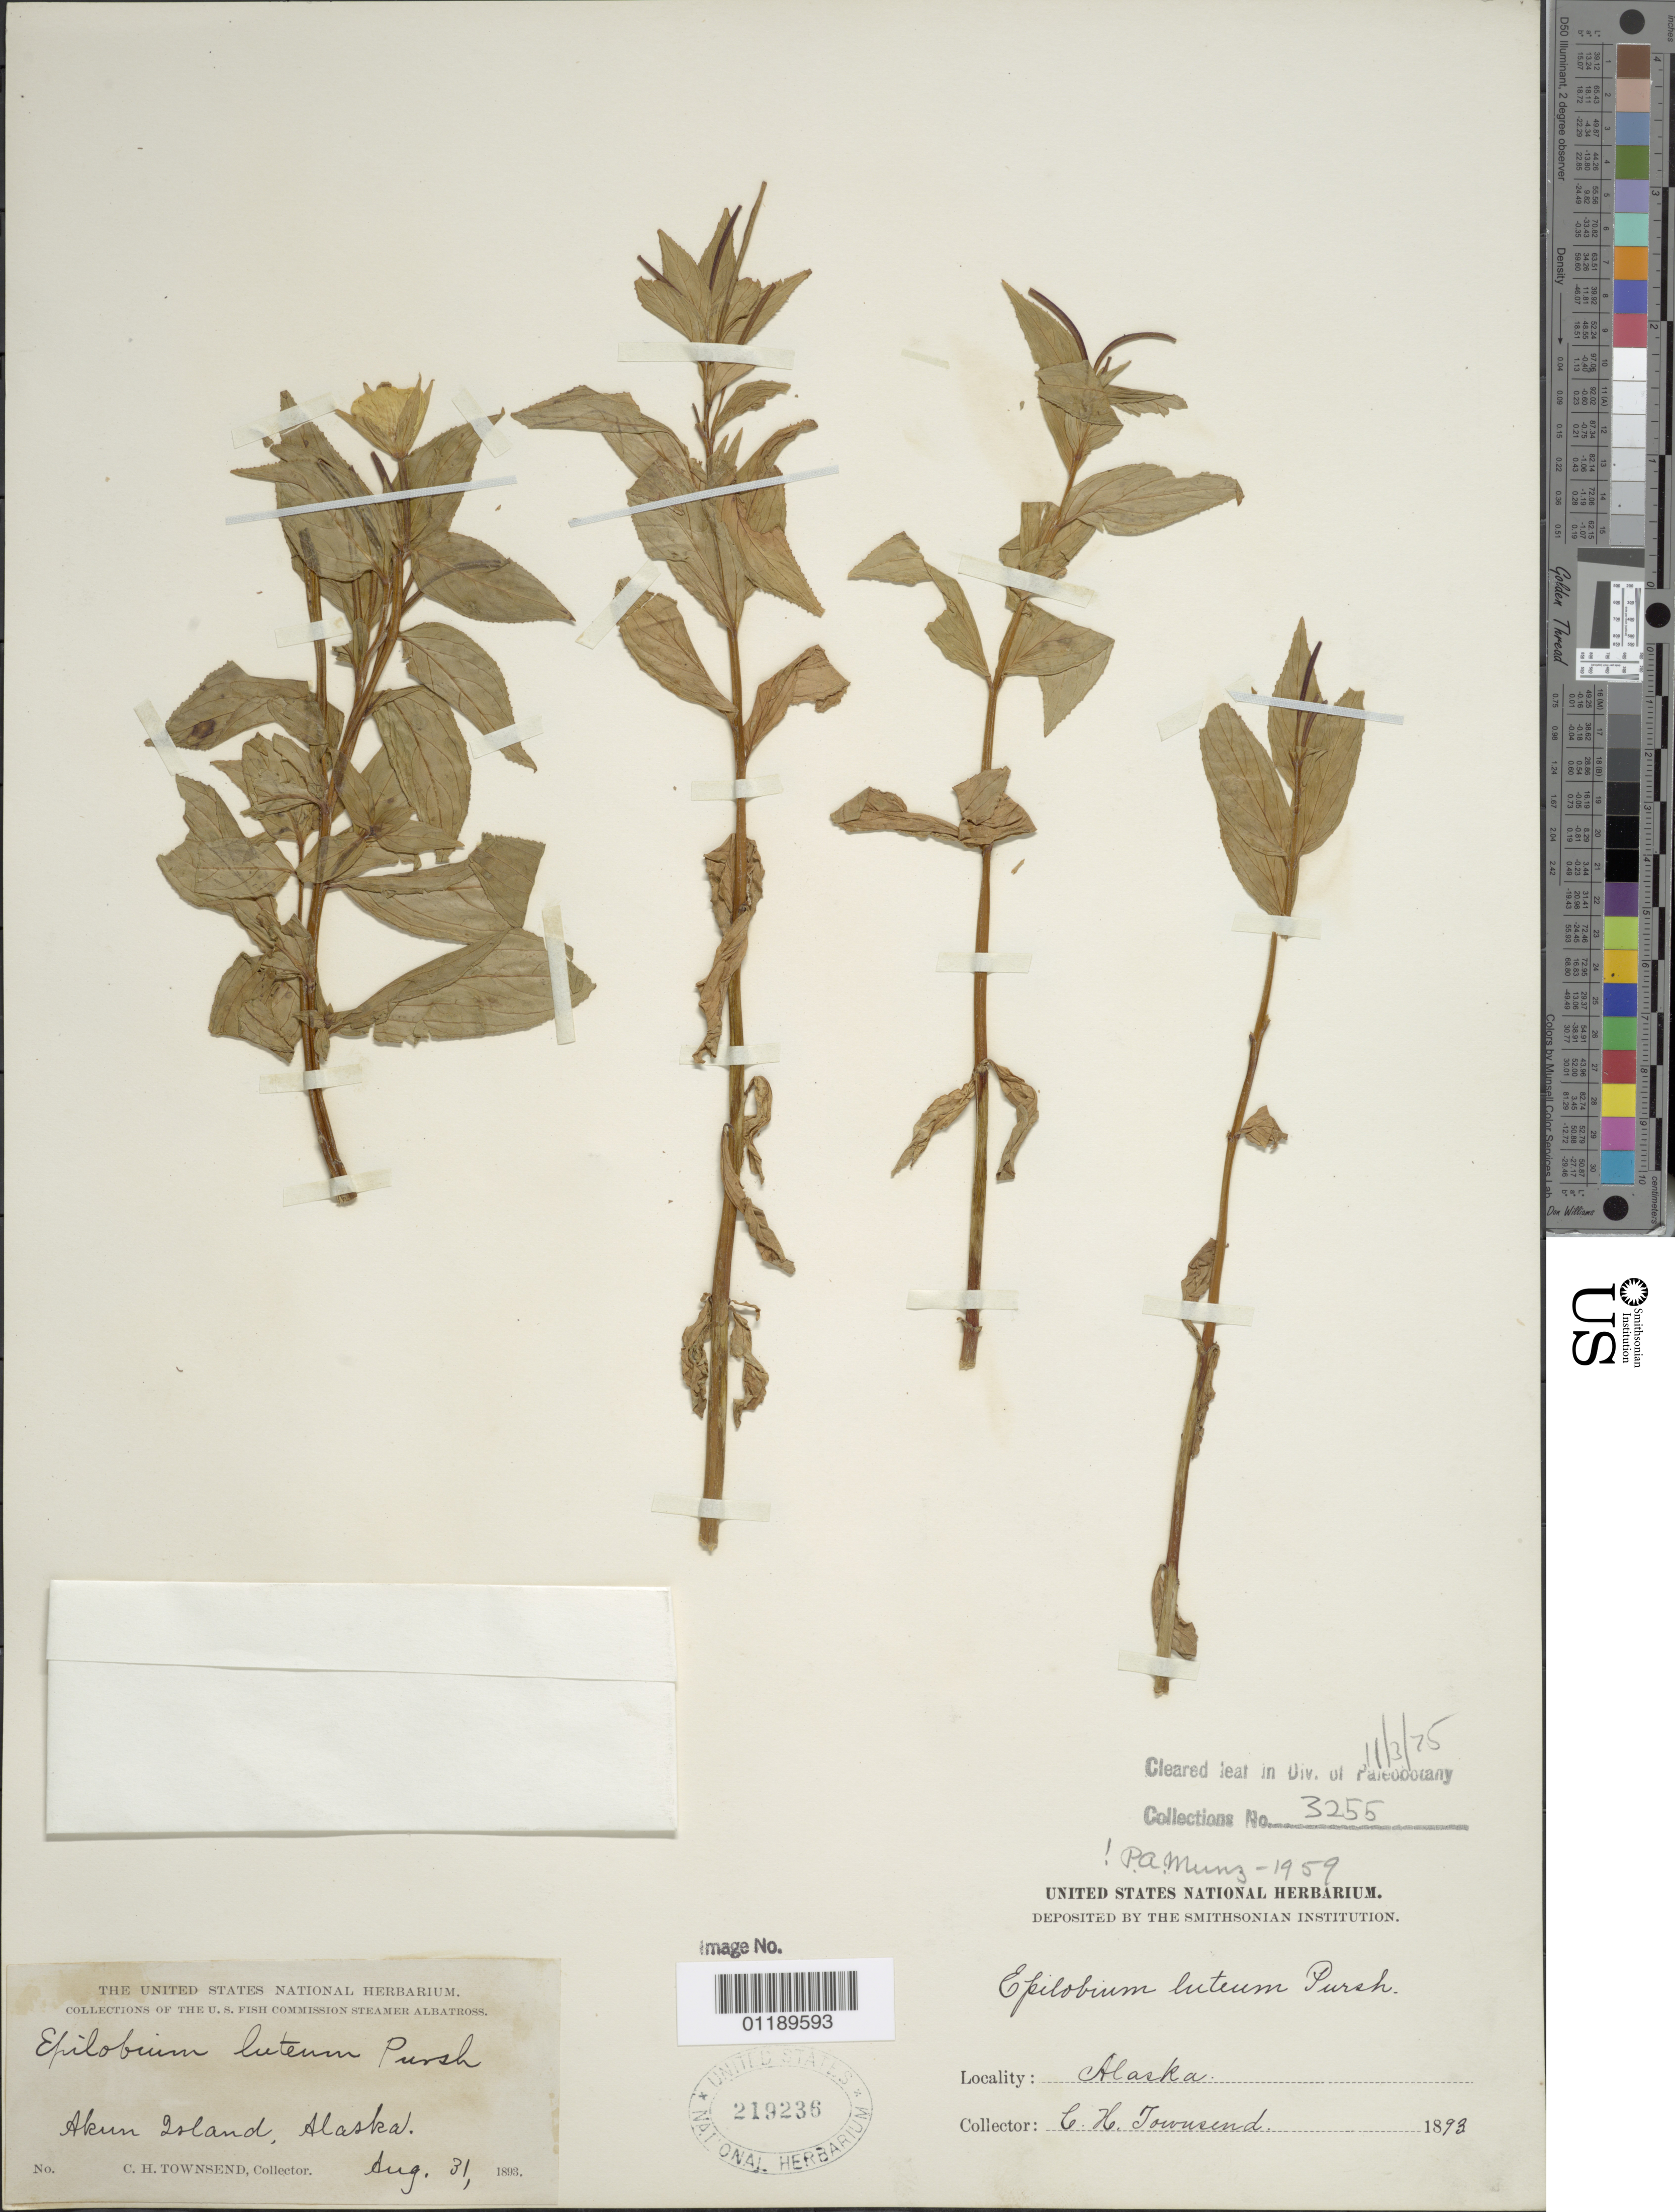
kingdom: Plantae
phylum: Tracheophyta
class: Magnoliopsida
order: Myrtales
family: Onagraceae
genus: Epilobium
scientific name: Epilobium luteum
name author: Pursh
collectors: C. H. Townsend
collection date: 1893-08-31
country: United States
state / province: Alaska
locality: Akun Island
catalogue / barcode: US 219236